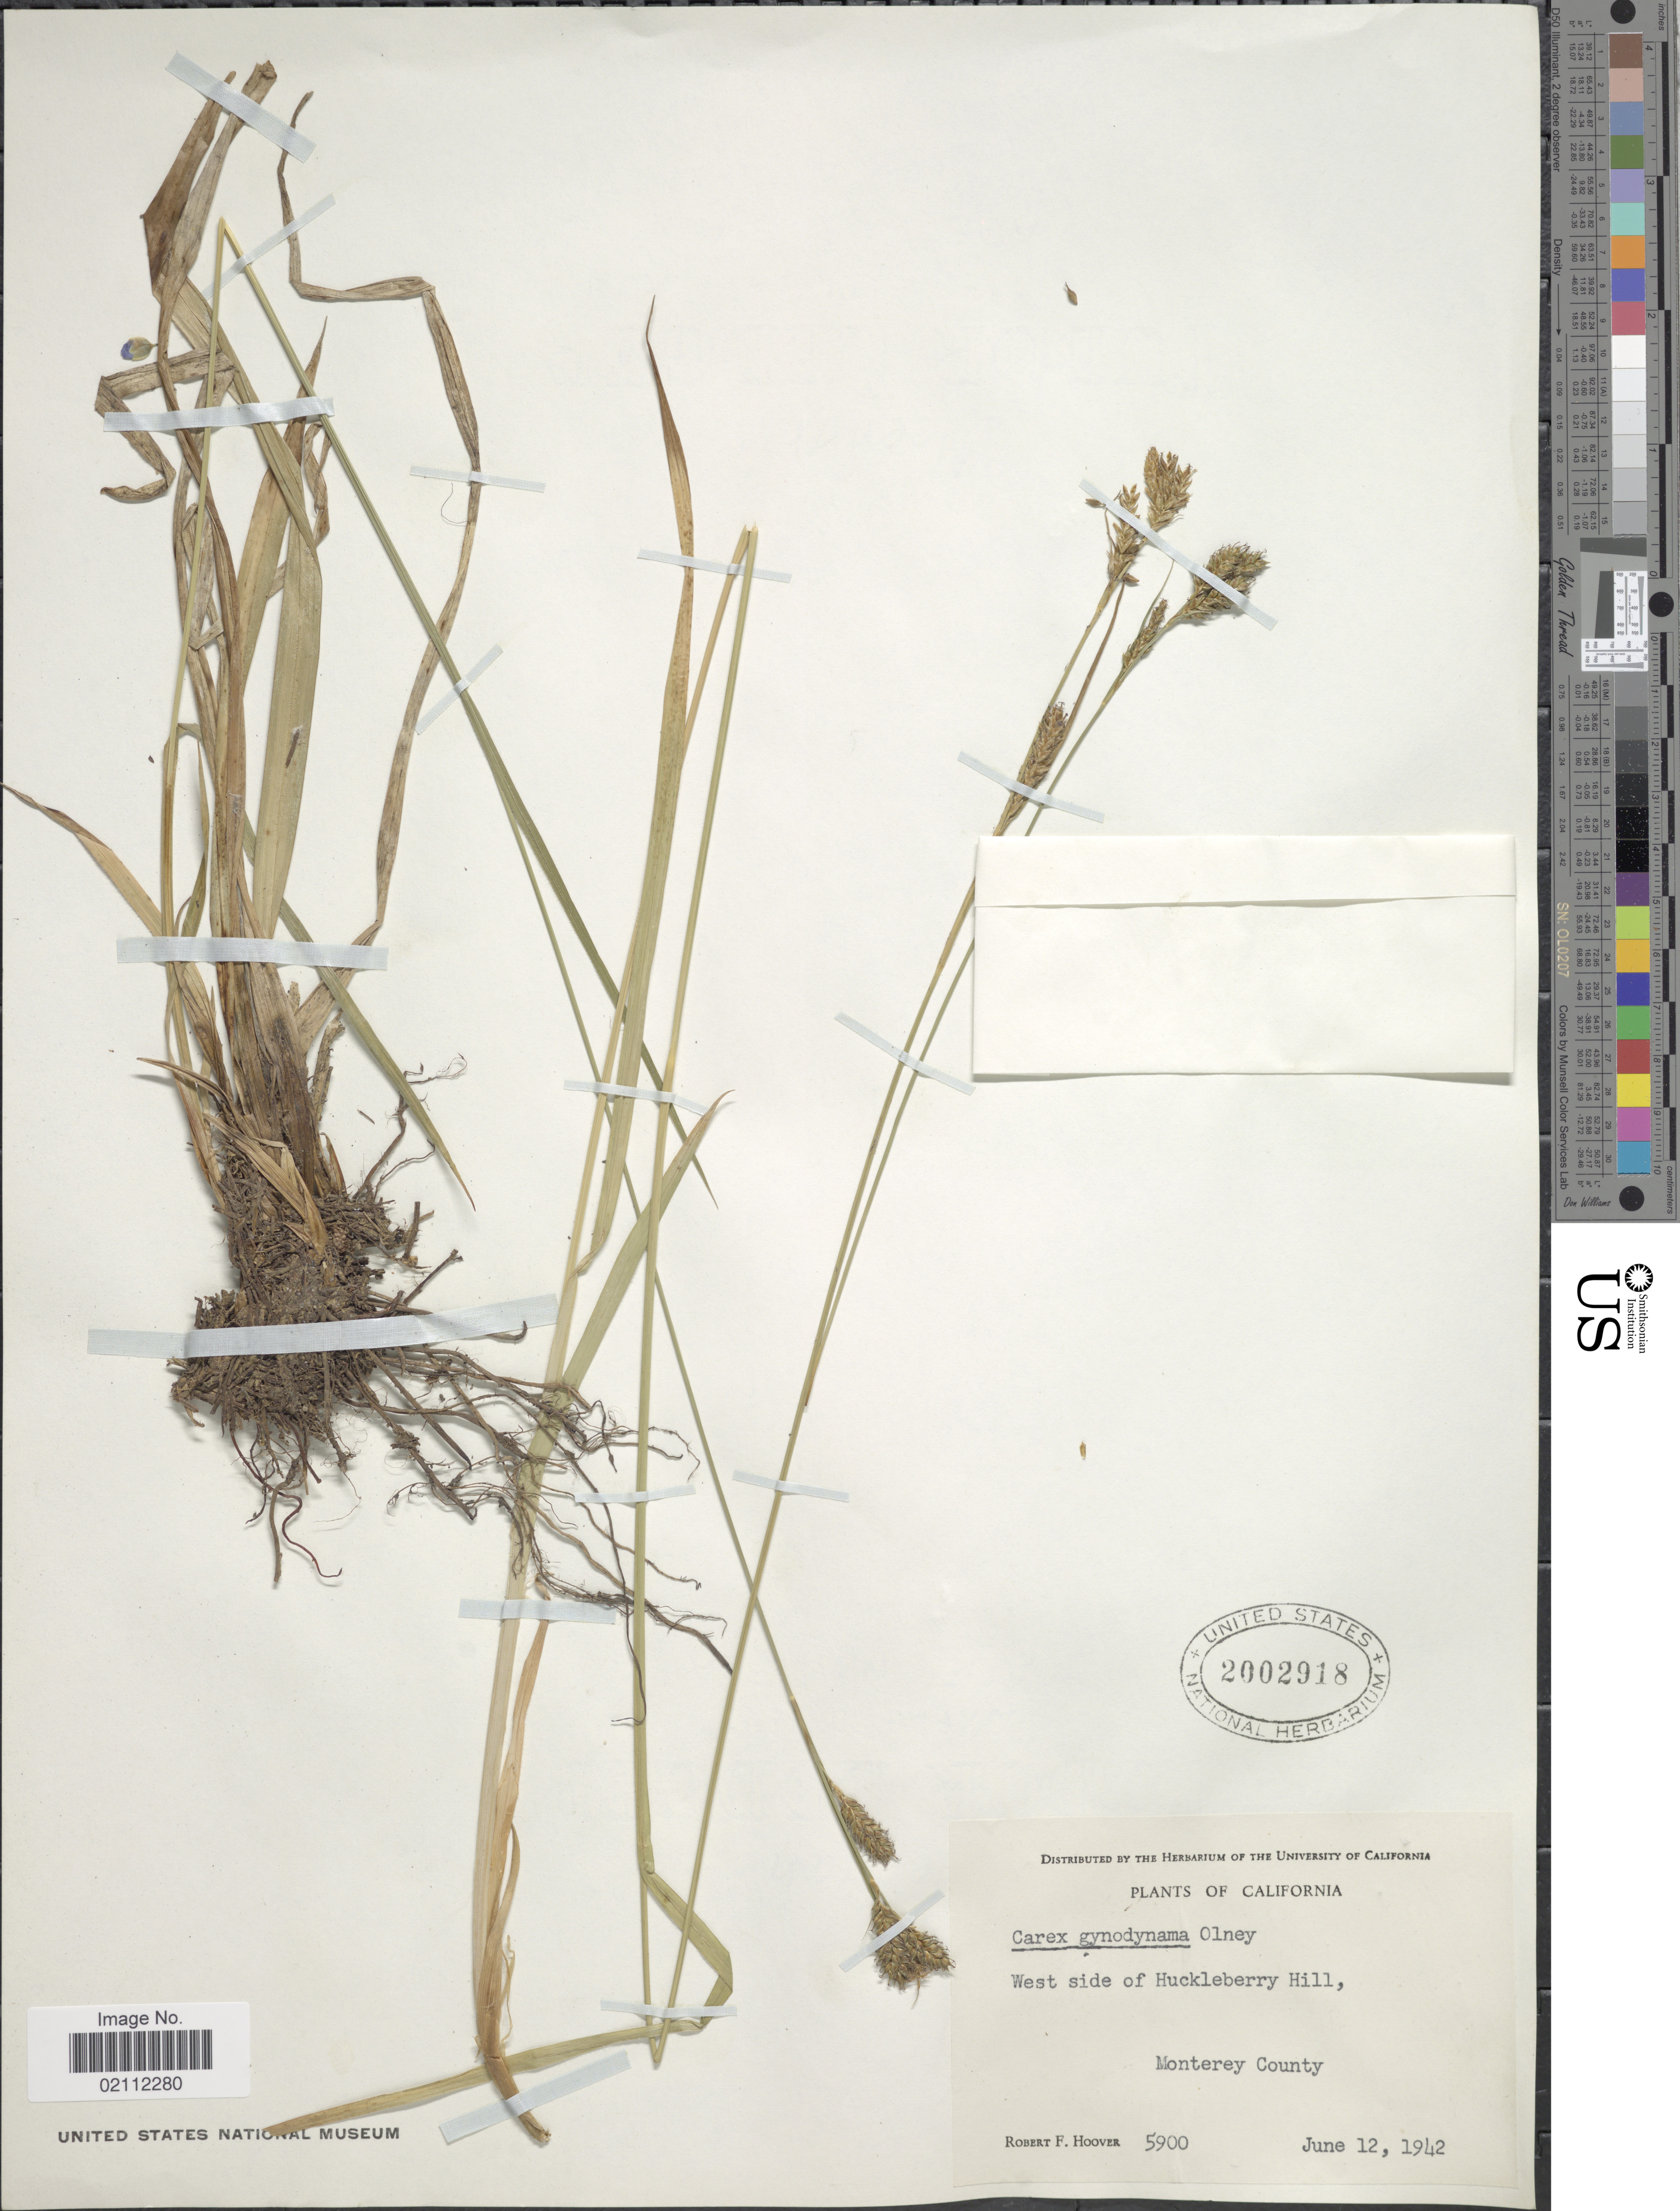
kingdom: Plantae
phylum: Tracheophyta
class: Liliopsida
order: Poales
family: Cyperaceae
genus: Carex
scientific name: Carex gynodynama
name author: Olney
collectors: R. F. Hoover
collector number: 5900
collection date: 1942-06-12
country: United States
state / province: California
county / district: Monterey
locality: West side of Huckleberry Hill, Monterey County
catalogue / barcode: US 2002918